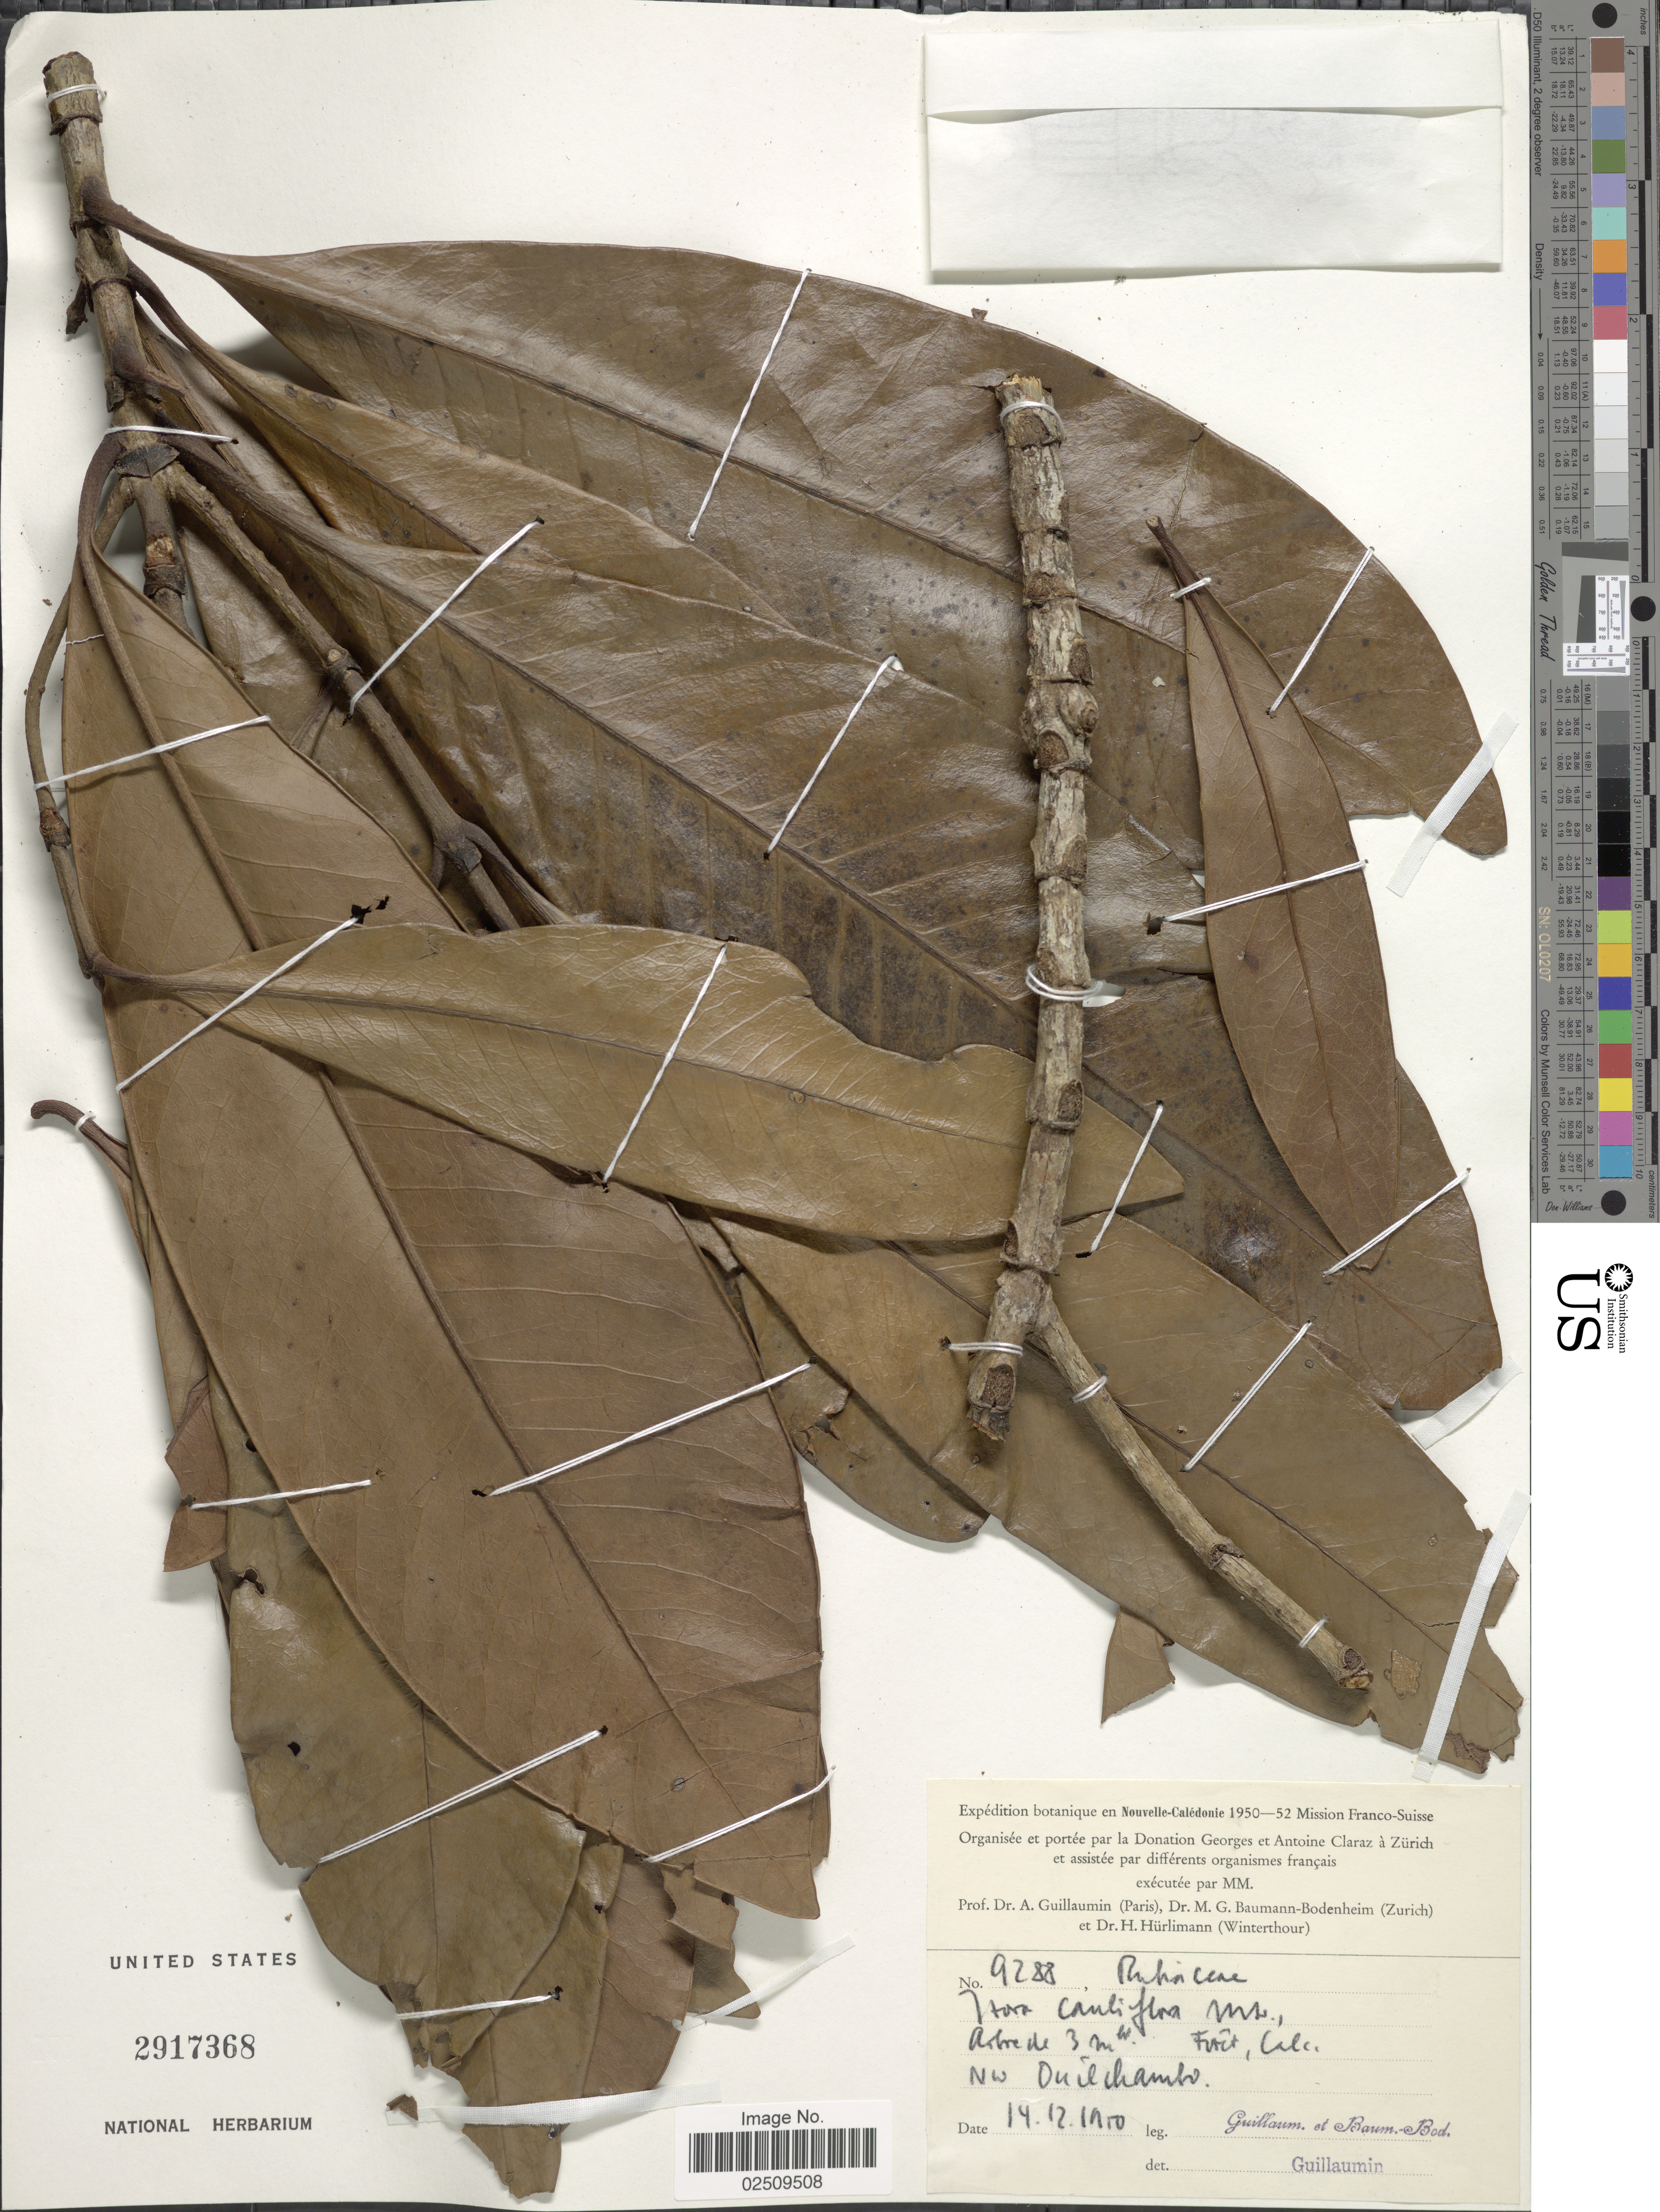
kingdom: Plantae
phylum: Tracheophyta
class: Magnoliopsida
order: Gentianales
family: Rubiaceae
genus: Ixora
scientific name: Ixora cauliflora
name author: Montrouz.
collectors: A. Guillaumin & M. G. Baumann-Bodenheim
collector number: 9288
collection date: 1950-12-14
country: New Caledonia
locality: NW Ouitchambo, Forêt, Calc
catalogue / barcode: US 2917368